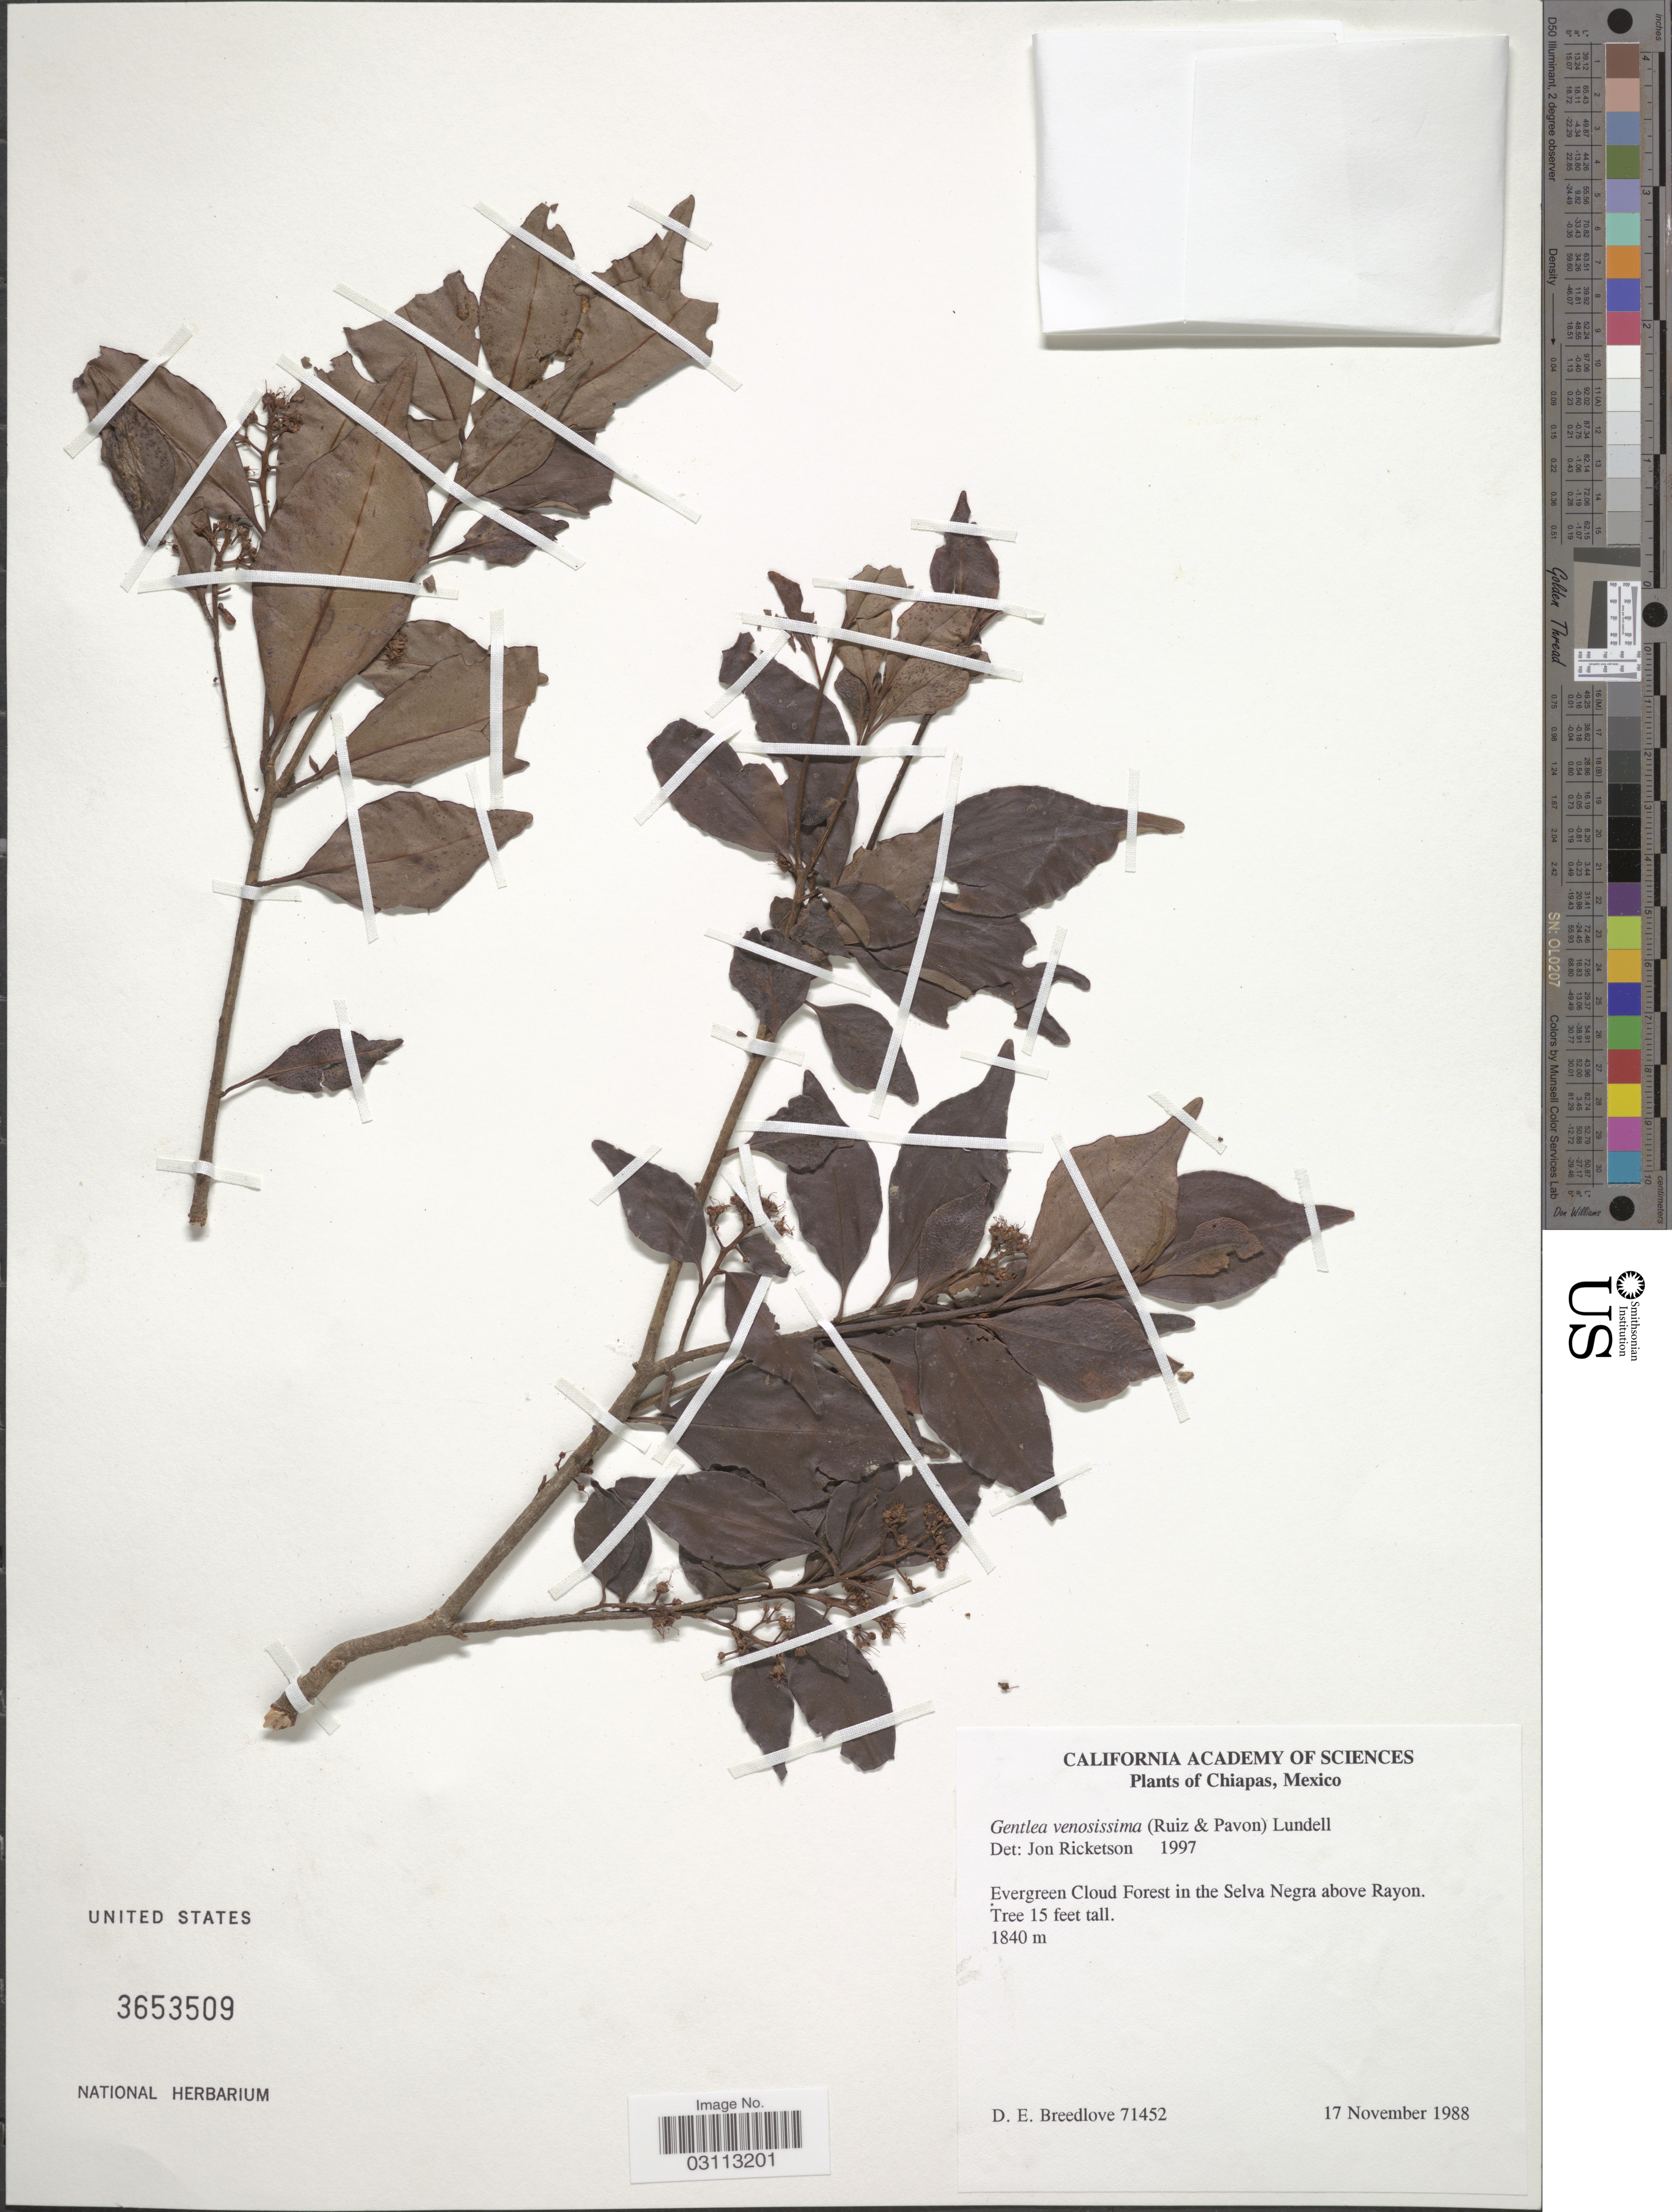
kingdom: Plantae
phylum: Tracheophyta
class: Magnoliopsida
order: Ericales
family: Primulaceae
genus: Gentlea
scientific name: Gentlea venosissima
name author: (Ruiz & Pav.) Lundell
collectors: D. E. Breedlove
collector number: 71452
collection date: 1988-11-17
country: Mexico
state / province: Chiapas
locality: Evergreen Cloud Forest in the Selva Negra above Rayon.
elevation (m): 1840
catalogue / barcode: US 3653509